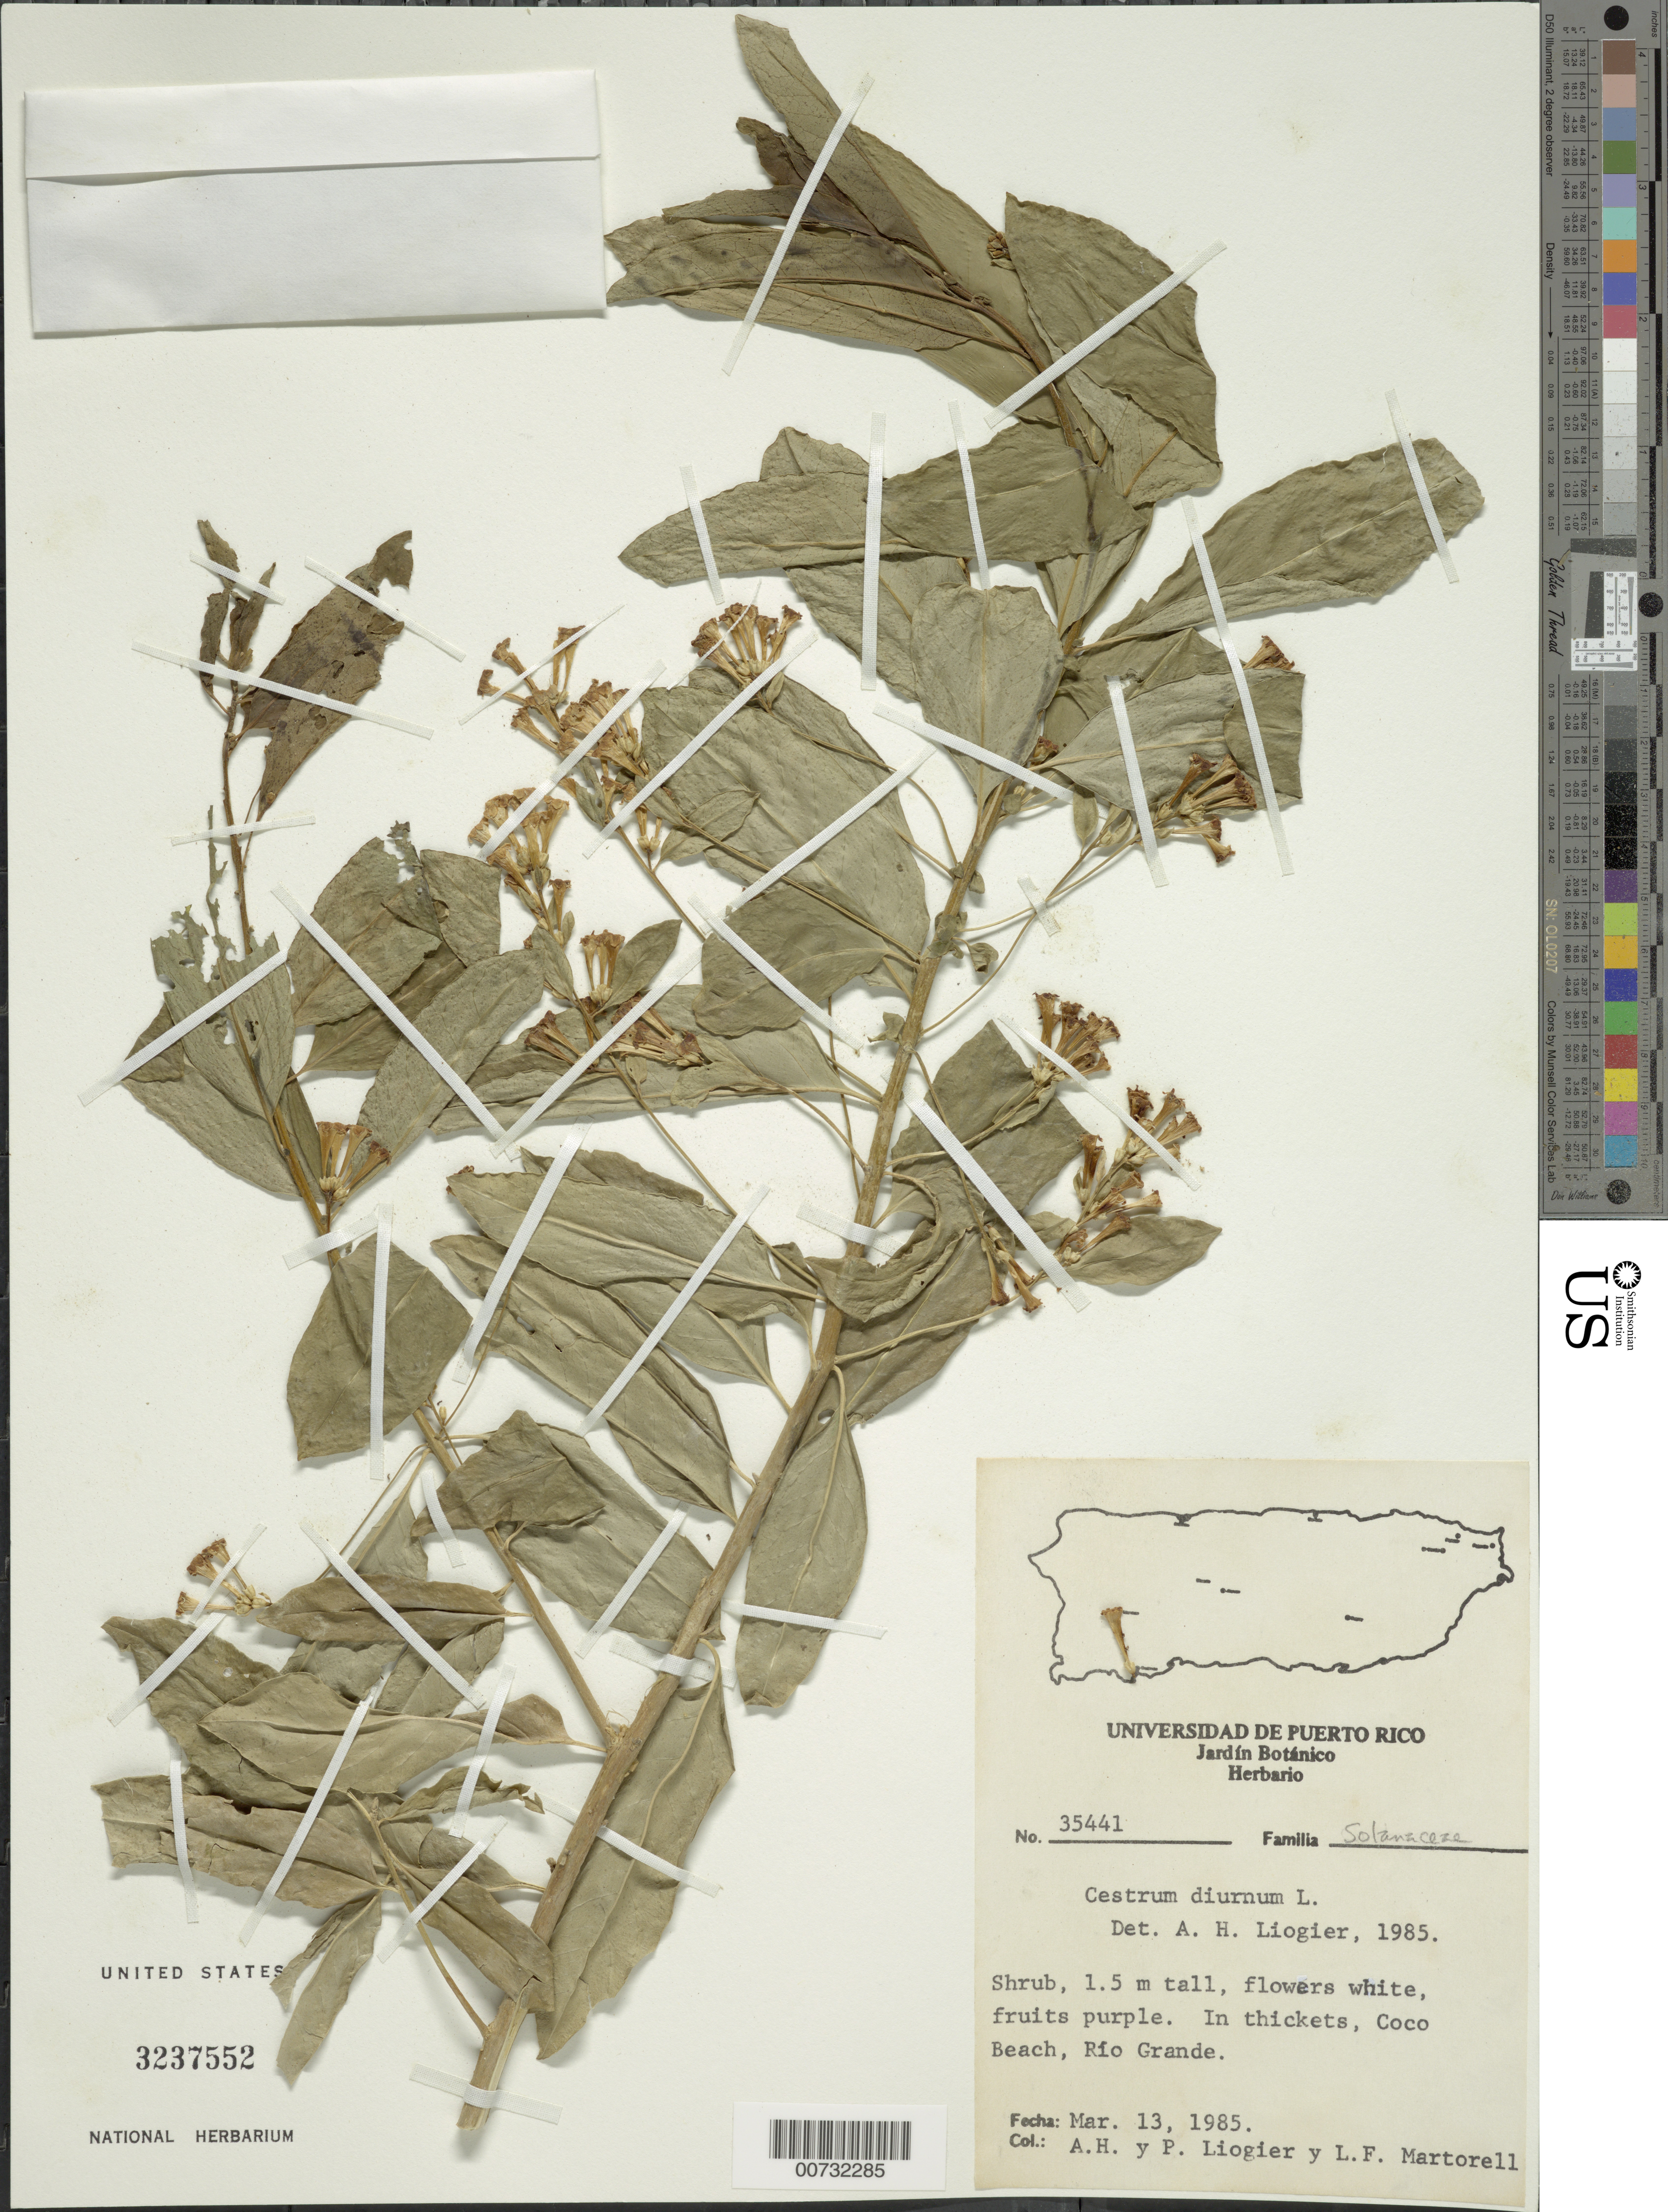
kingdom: Plantae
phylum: Tracheophyta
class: Magnoliopsida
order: Solanales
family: Solanaceae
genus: Cestrum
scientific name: Cestrum diurnum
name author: L.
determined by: Liogier, Alain H.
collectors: A. H. Liogier, M. P. Liogier & L. Martorell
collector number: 35441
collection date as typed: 13 Mar 1985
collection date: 1985-03-13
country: Puerto Rico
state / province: Río Grande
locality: Rio Grande, Coco Beach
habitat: In thickets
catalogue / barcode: US 3237552